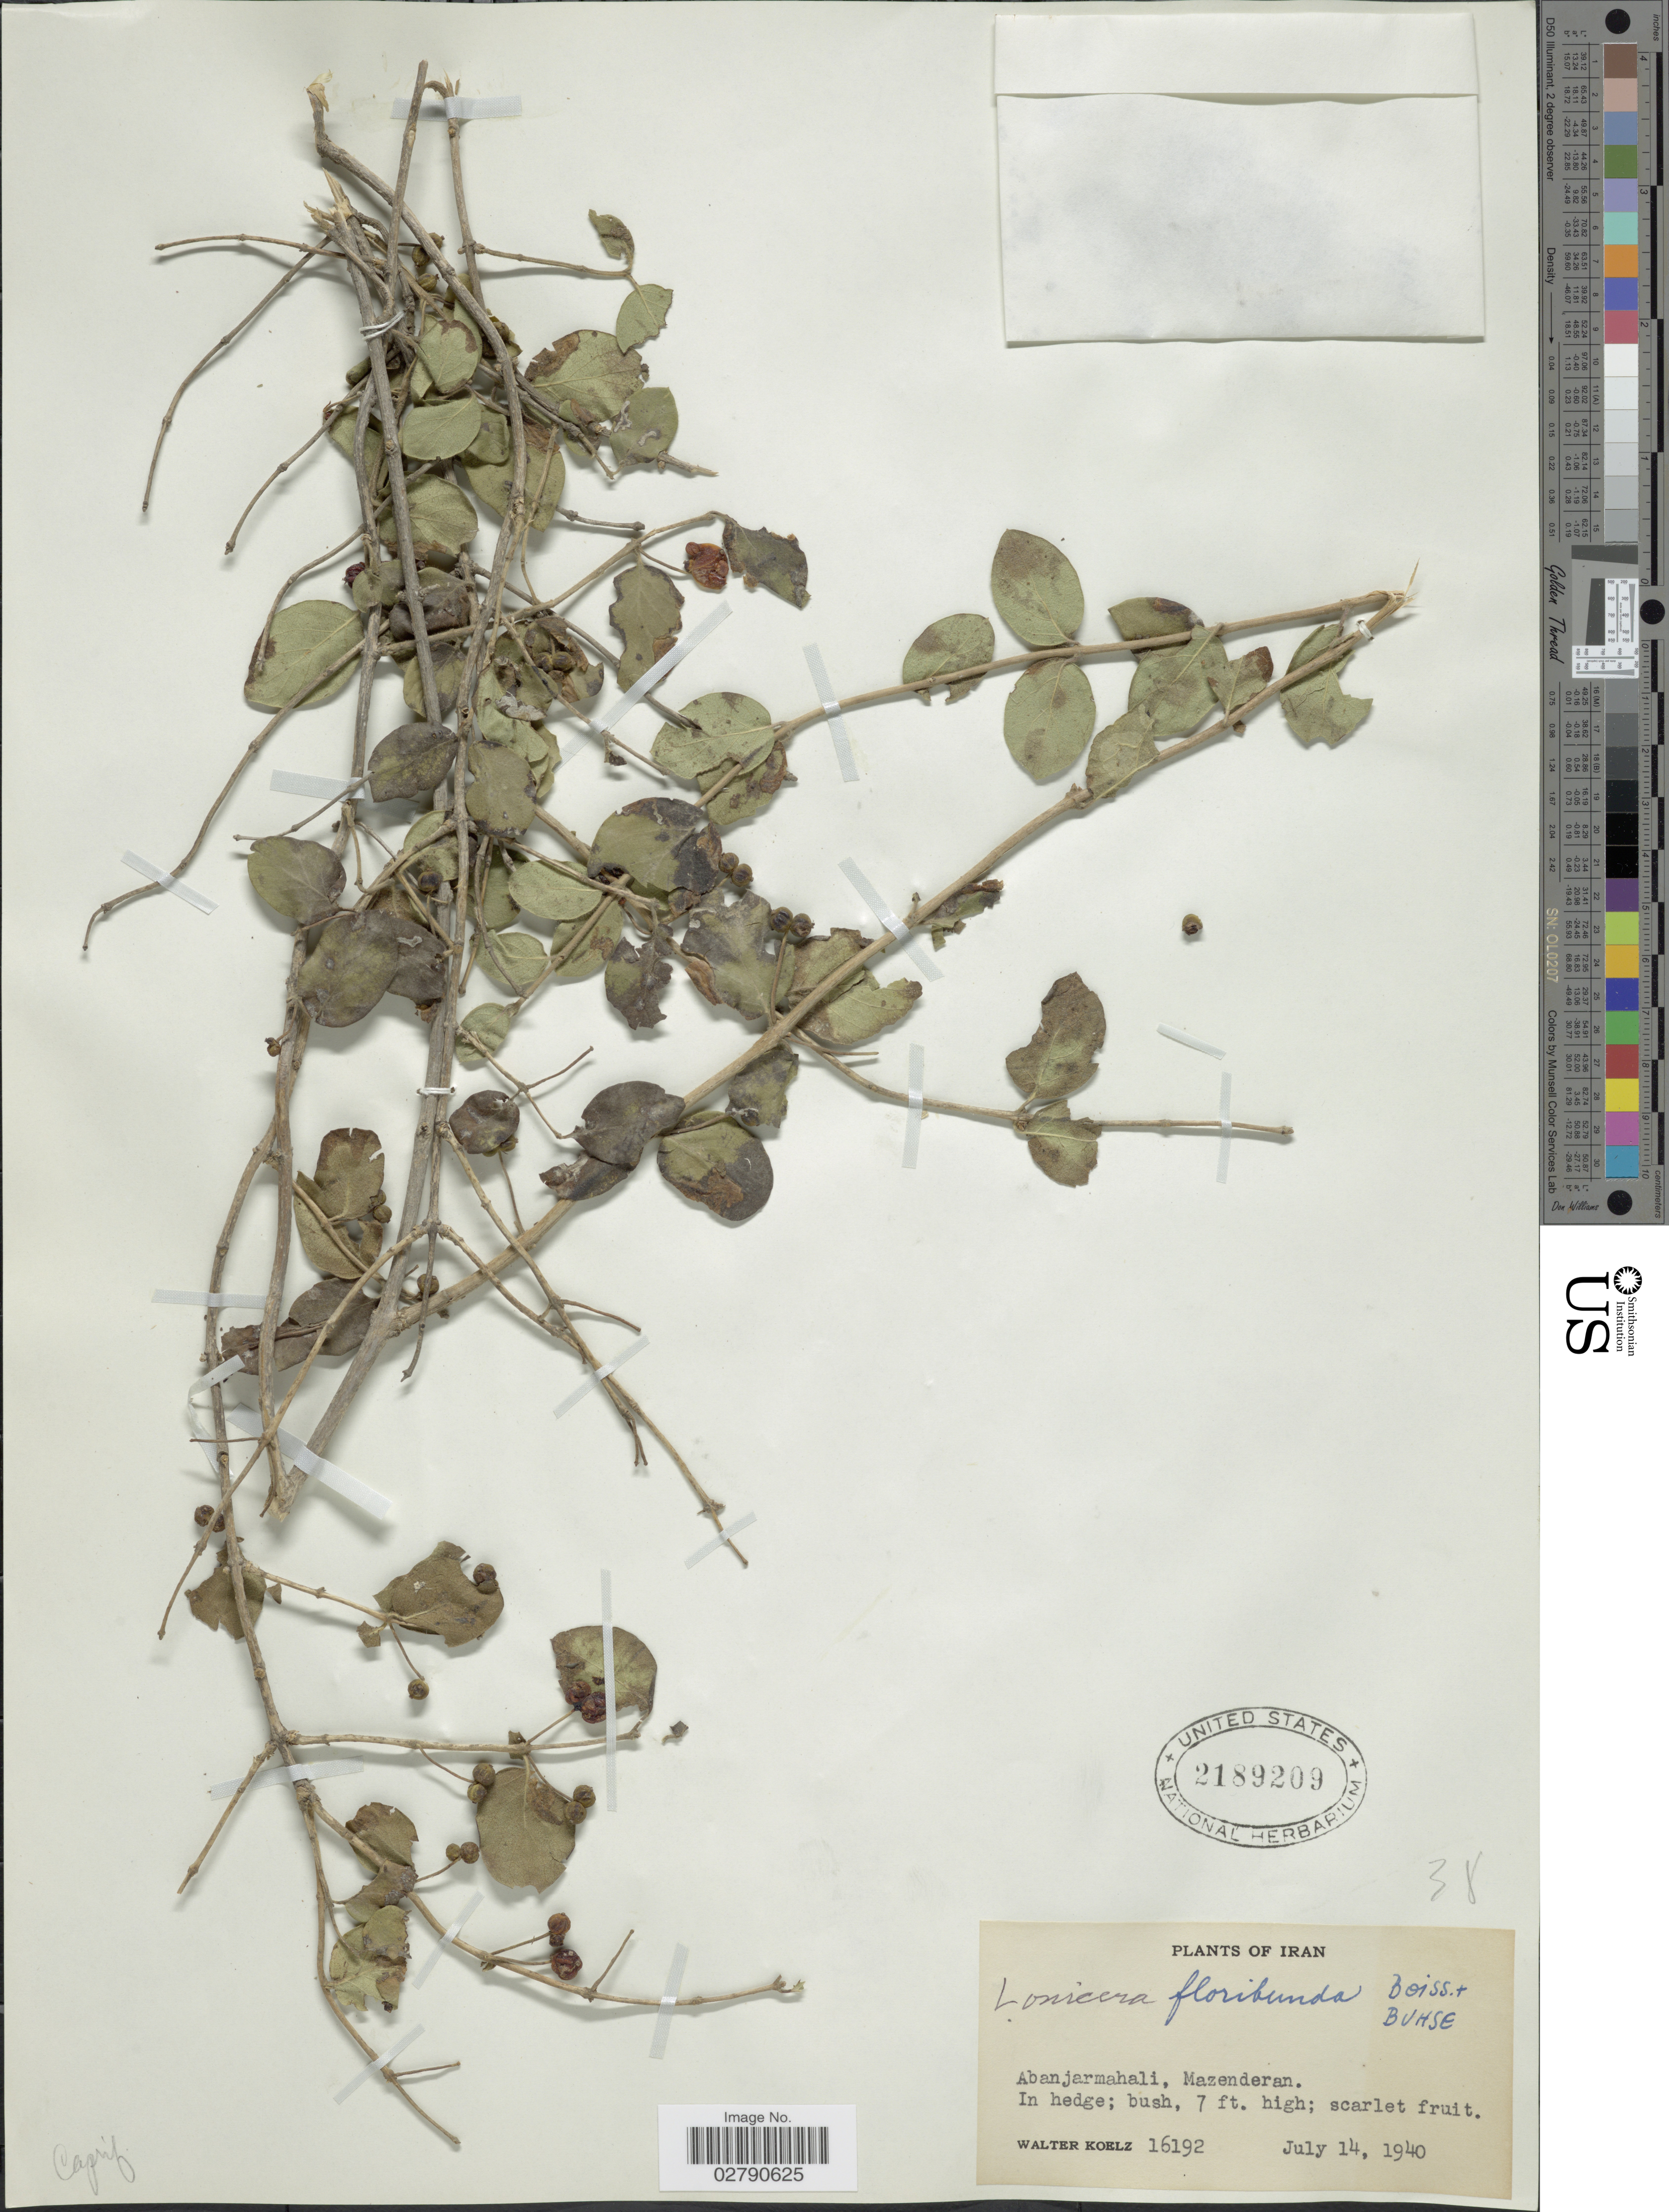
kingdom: Plantae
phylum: Tracheophyta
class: Magnoliopsida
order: Dipsacales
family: Caprifoliaceae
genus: Lonicera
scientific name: Lonicera floribunda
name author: Boiss. & Buhse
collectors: W. N. Koelz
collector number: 16192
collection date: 1940-07-14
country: Iran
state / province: Mazandaran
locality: Abanjarmahali, Mazenderan.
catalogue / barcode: US 2189209